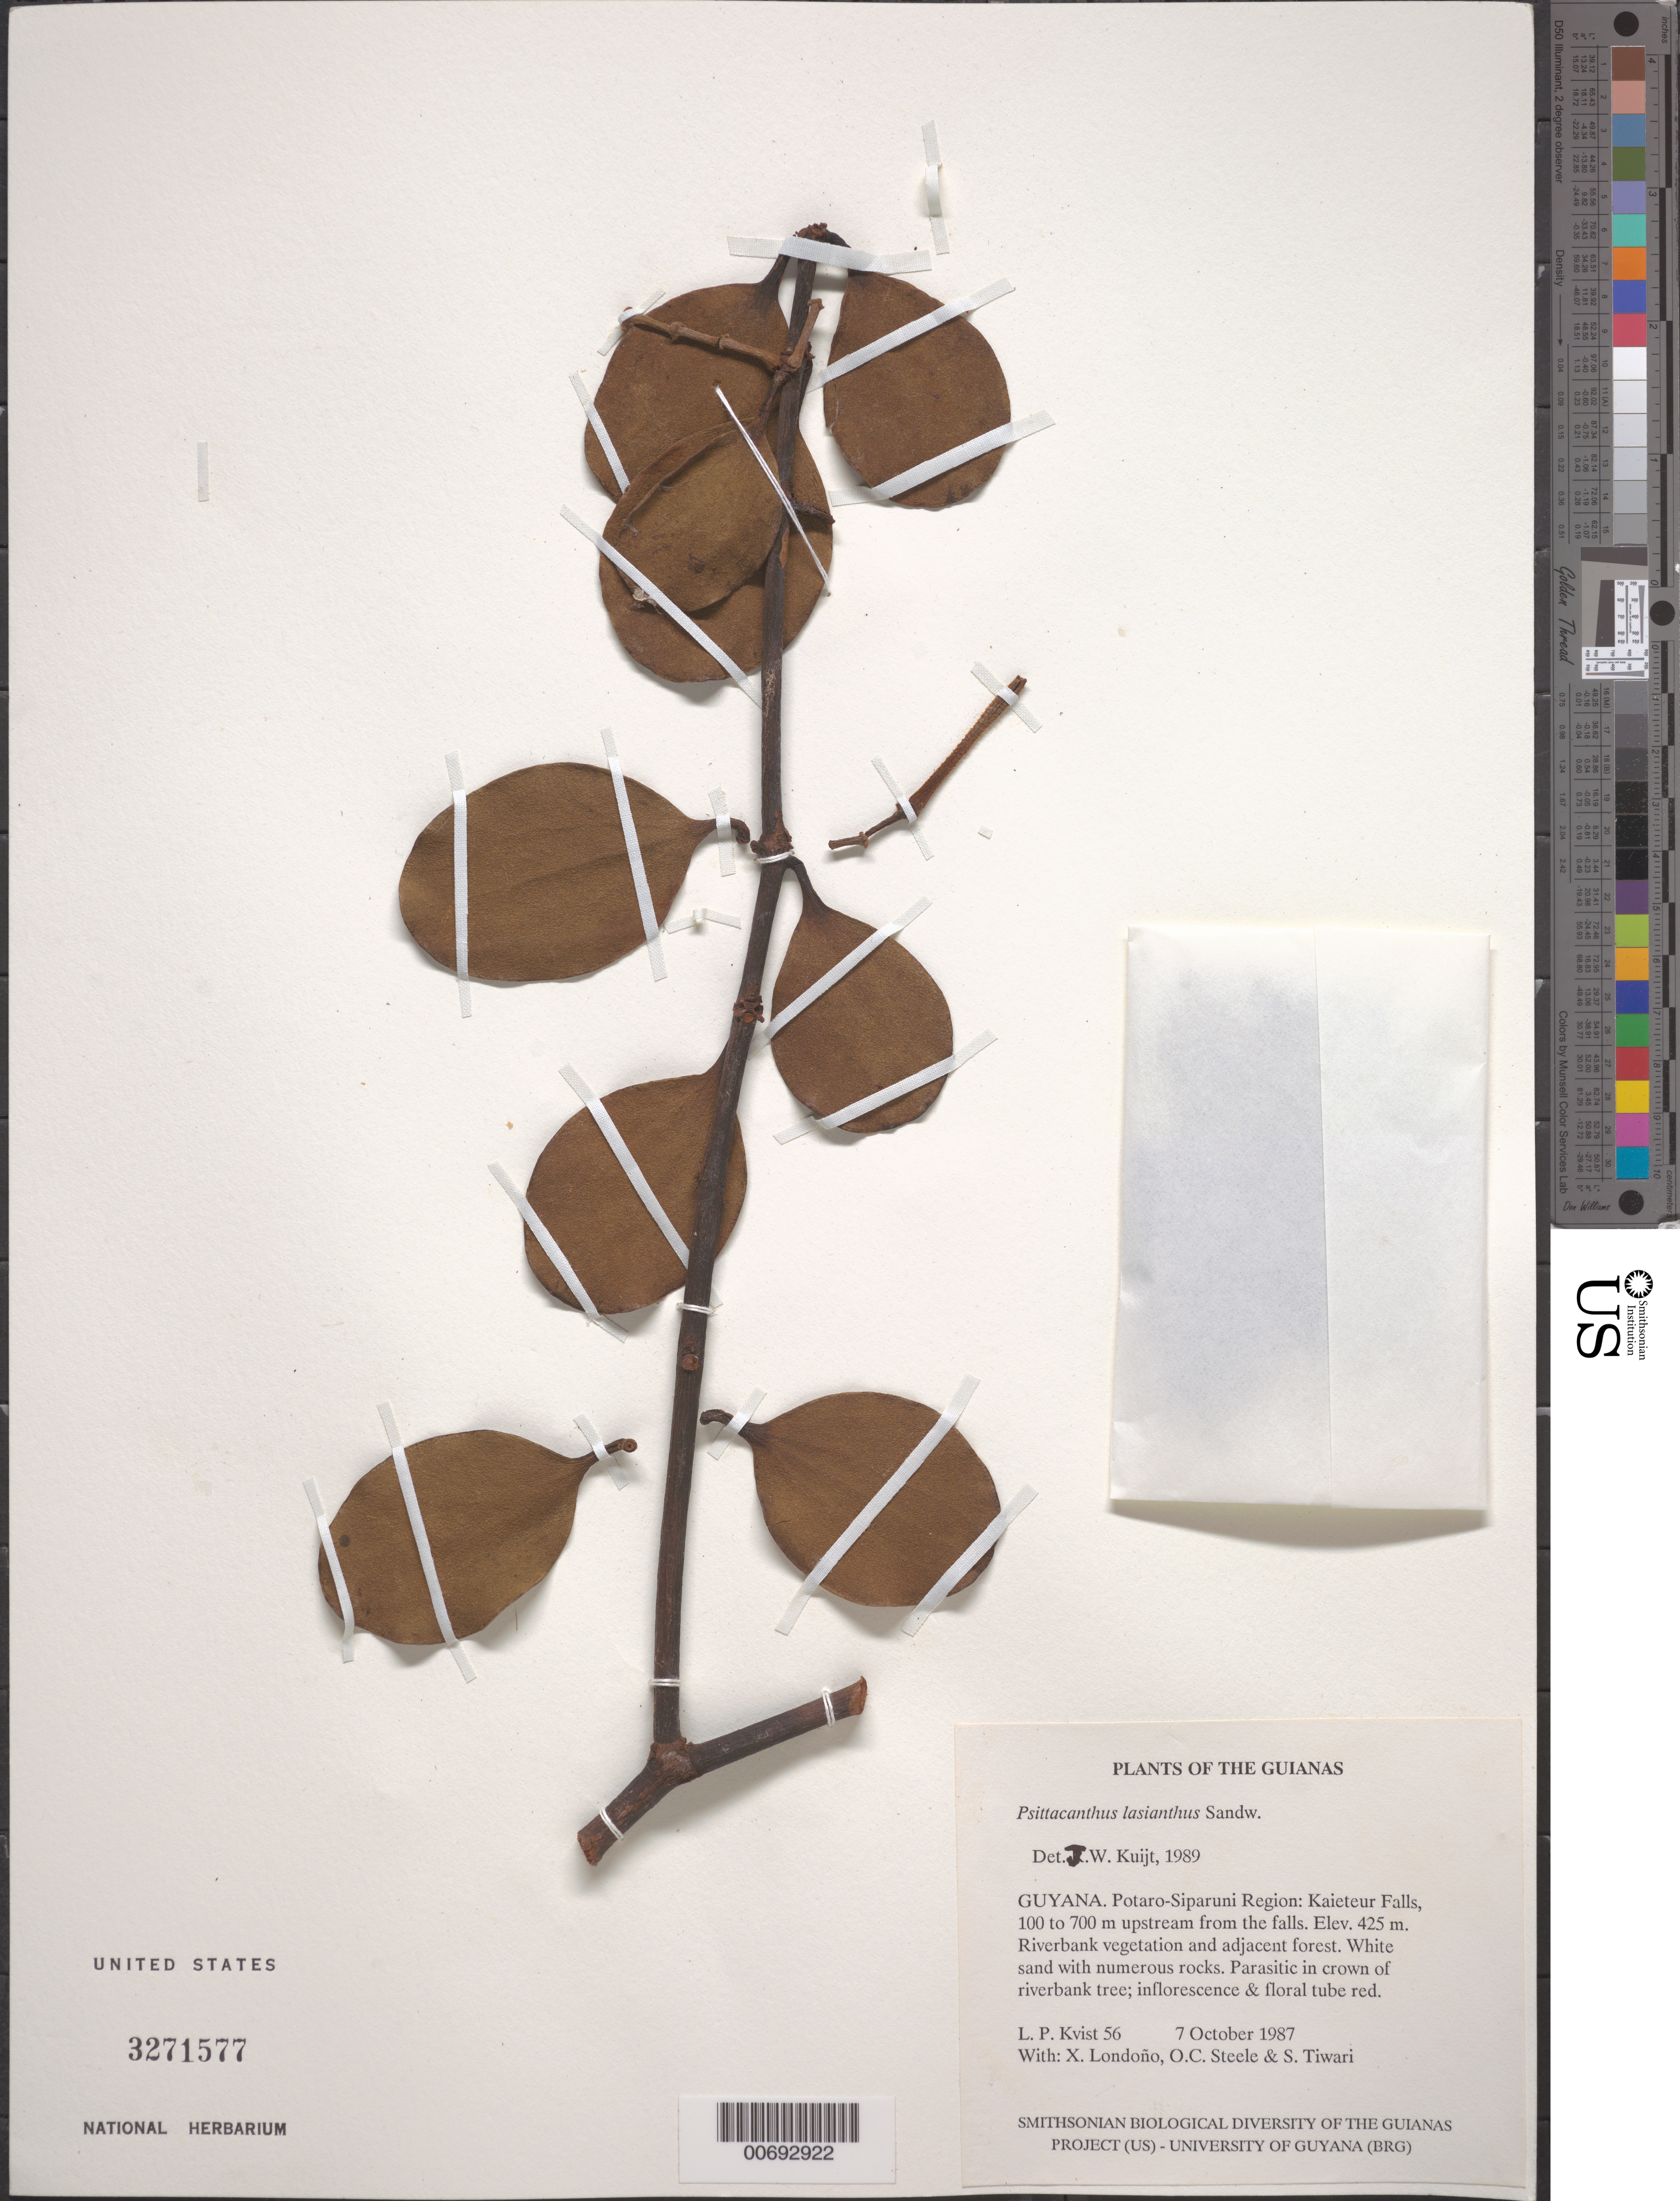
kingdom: Plantae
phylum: Tracheophyta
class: Magnoliopsida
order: Santalales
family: Loranthaceae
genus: Psittacanthus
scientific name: Psittacanthus leptanthus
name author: A.C. Sm.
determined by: Kuijt, Job, (CANADA)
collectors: L. P. Kvist, X. Londoño, O. C. Steele & S. Tiwari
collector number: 56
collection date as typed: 7 October 1987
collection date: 1987-10-07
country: Guyana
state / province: Potaro-Siparuni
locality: Kaieteur Falls, 100 to 700 m upstream from the falls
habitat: Riverbank vegetation and adjacent forest. White sand with numerous rocks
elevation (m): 425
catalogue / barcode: US 3271577